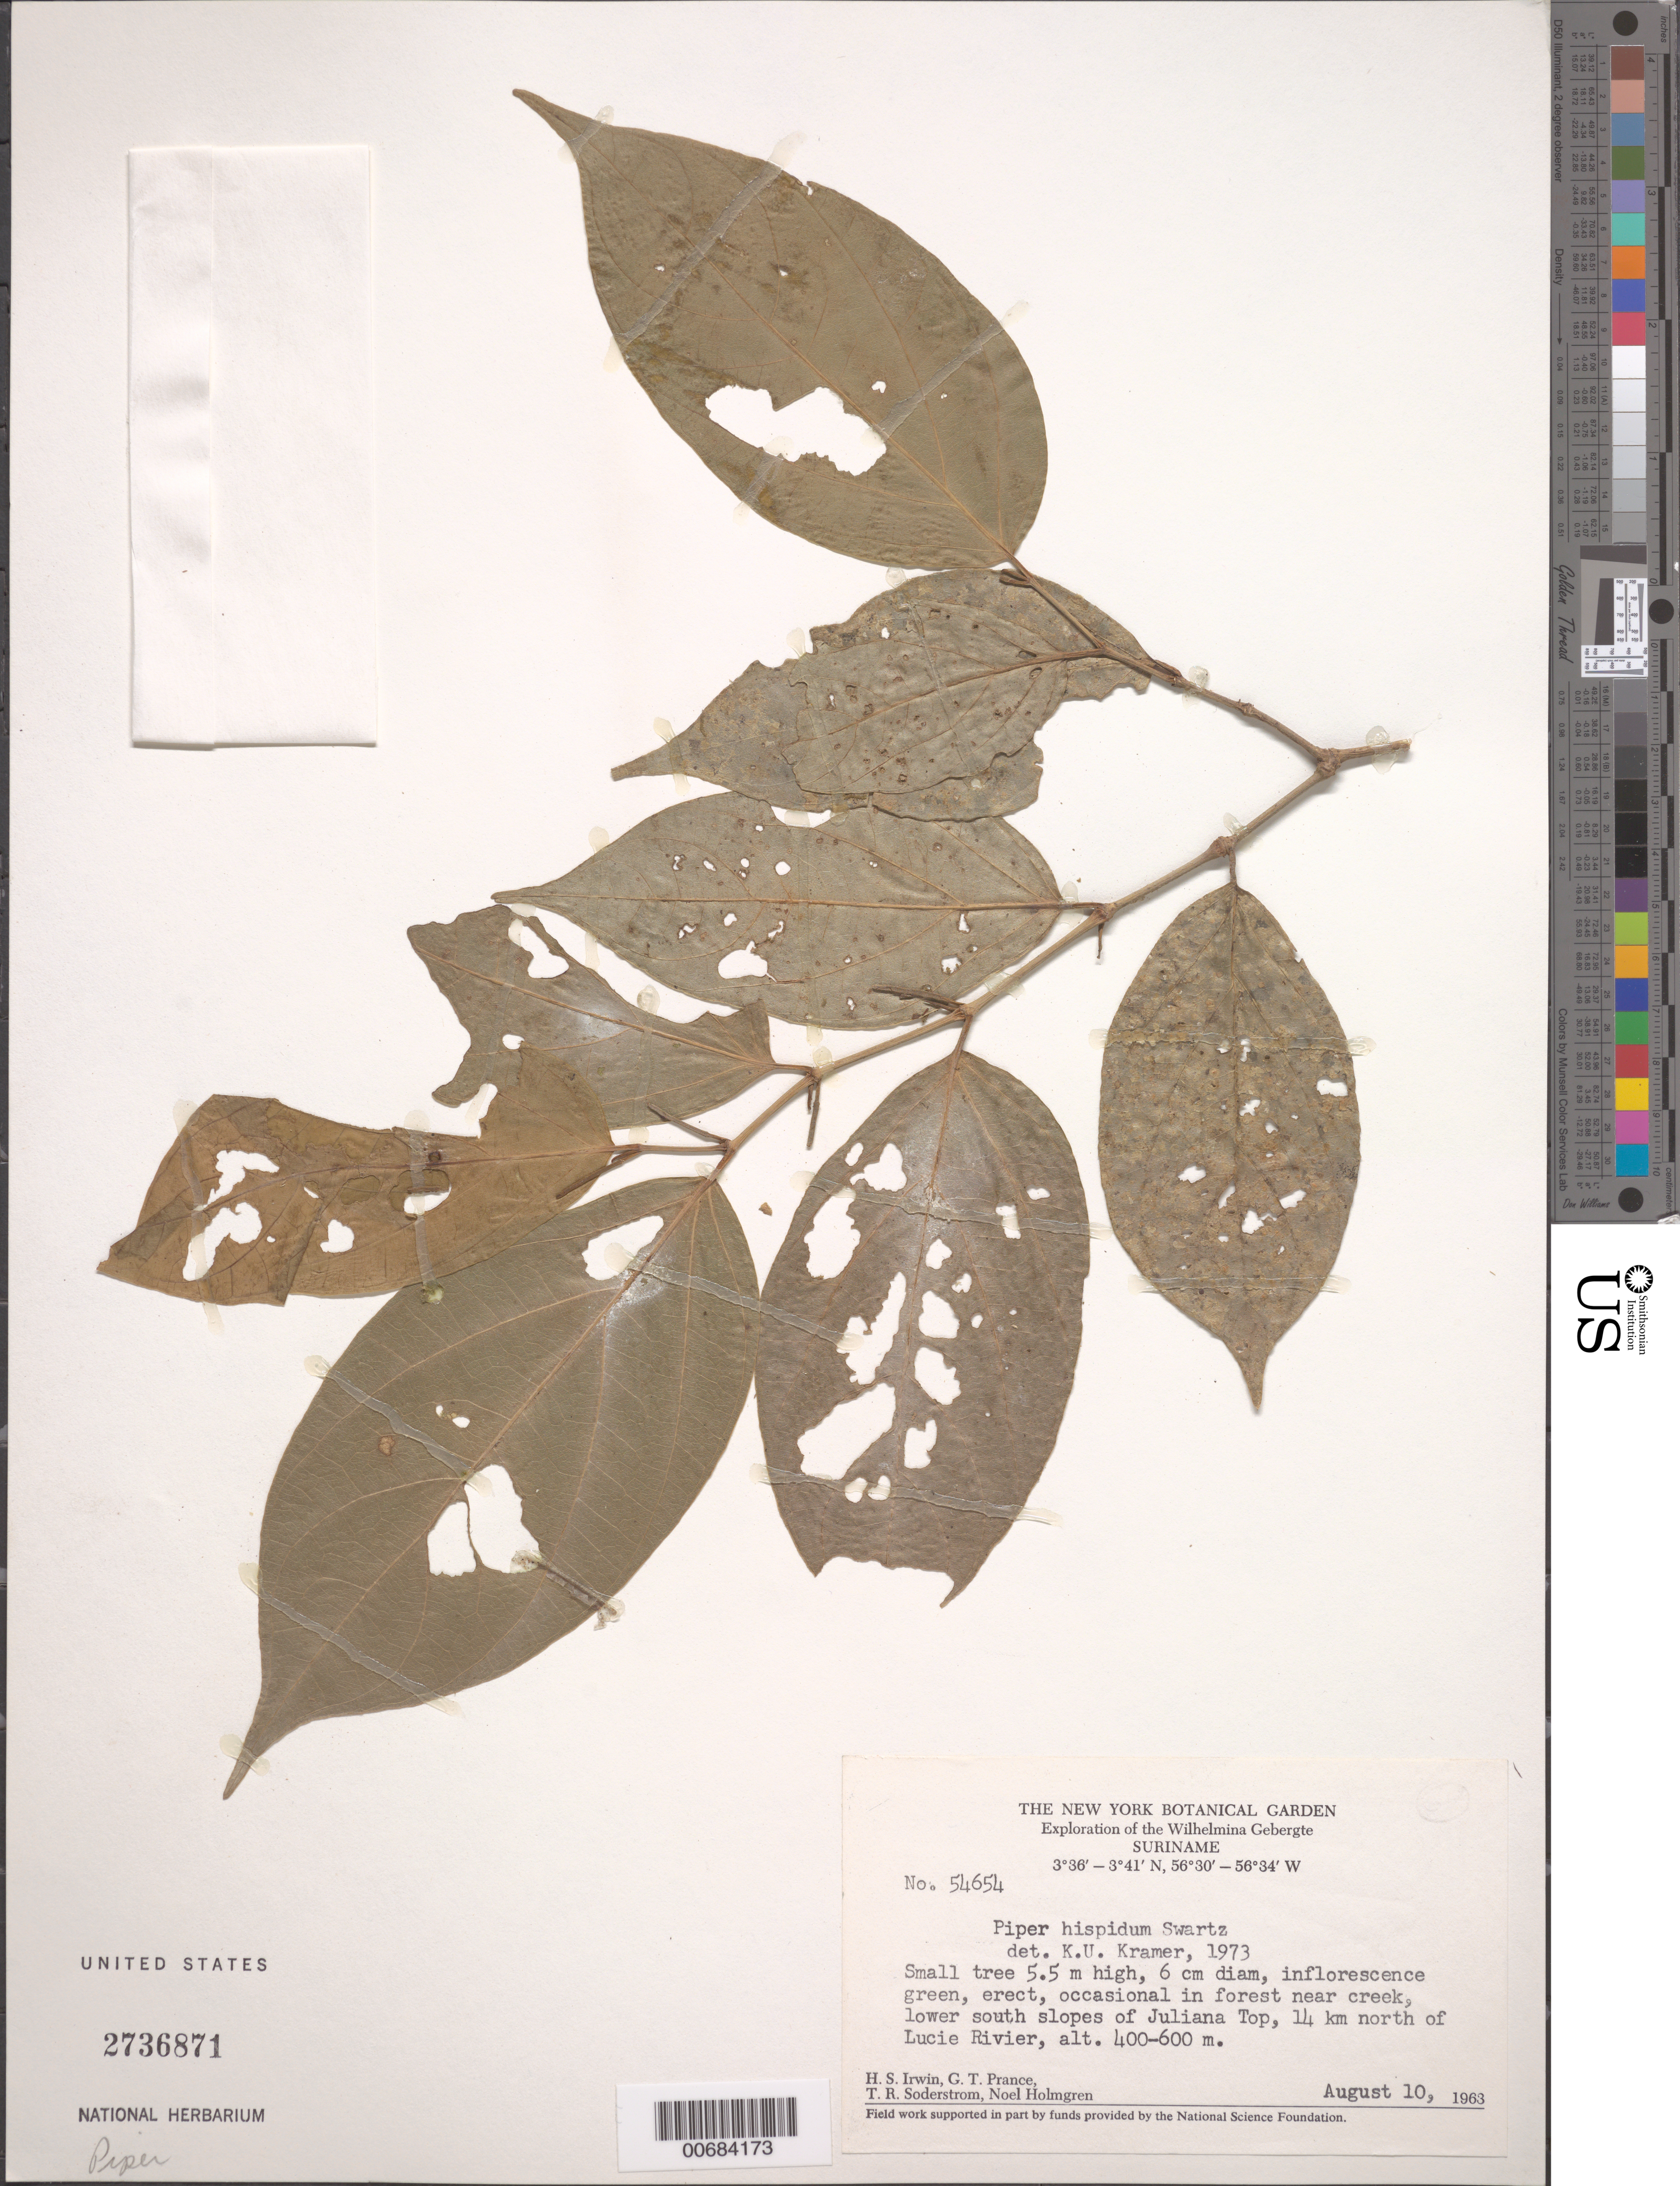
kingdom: Plantae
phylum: Tracheophyta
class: Magnoliopsida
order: Piperales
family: Piperaceae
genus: Piper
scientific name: Piper hispidum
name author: Sw.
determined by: Kramer, K. U.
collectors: H. Irwin, G. T. Prance, T. R. Soderstrom & N. H. Holmgren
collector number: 54654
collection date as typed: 10-Aug-63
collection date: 1963-08-10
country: Suriname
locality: Wilhelminagebergte (Wilhelmina Mts.), Juliana Top, 14 km N of Lucie R.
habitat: Forest near creek, lower slopes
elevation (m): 400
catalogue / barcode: US 2736871